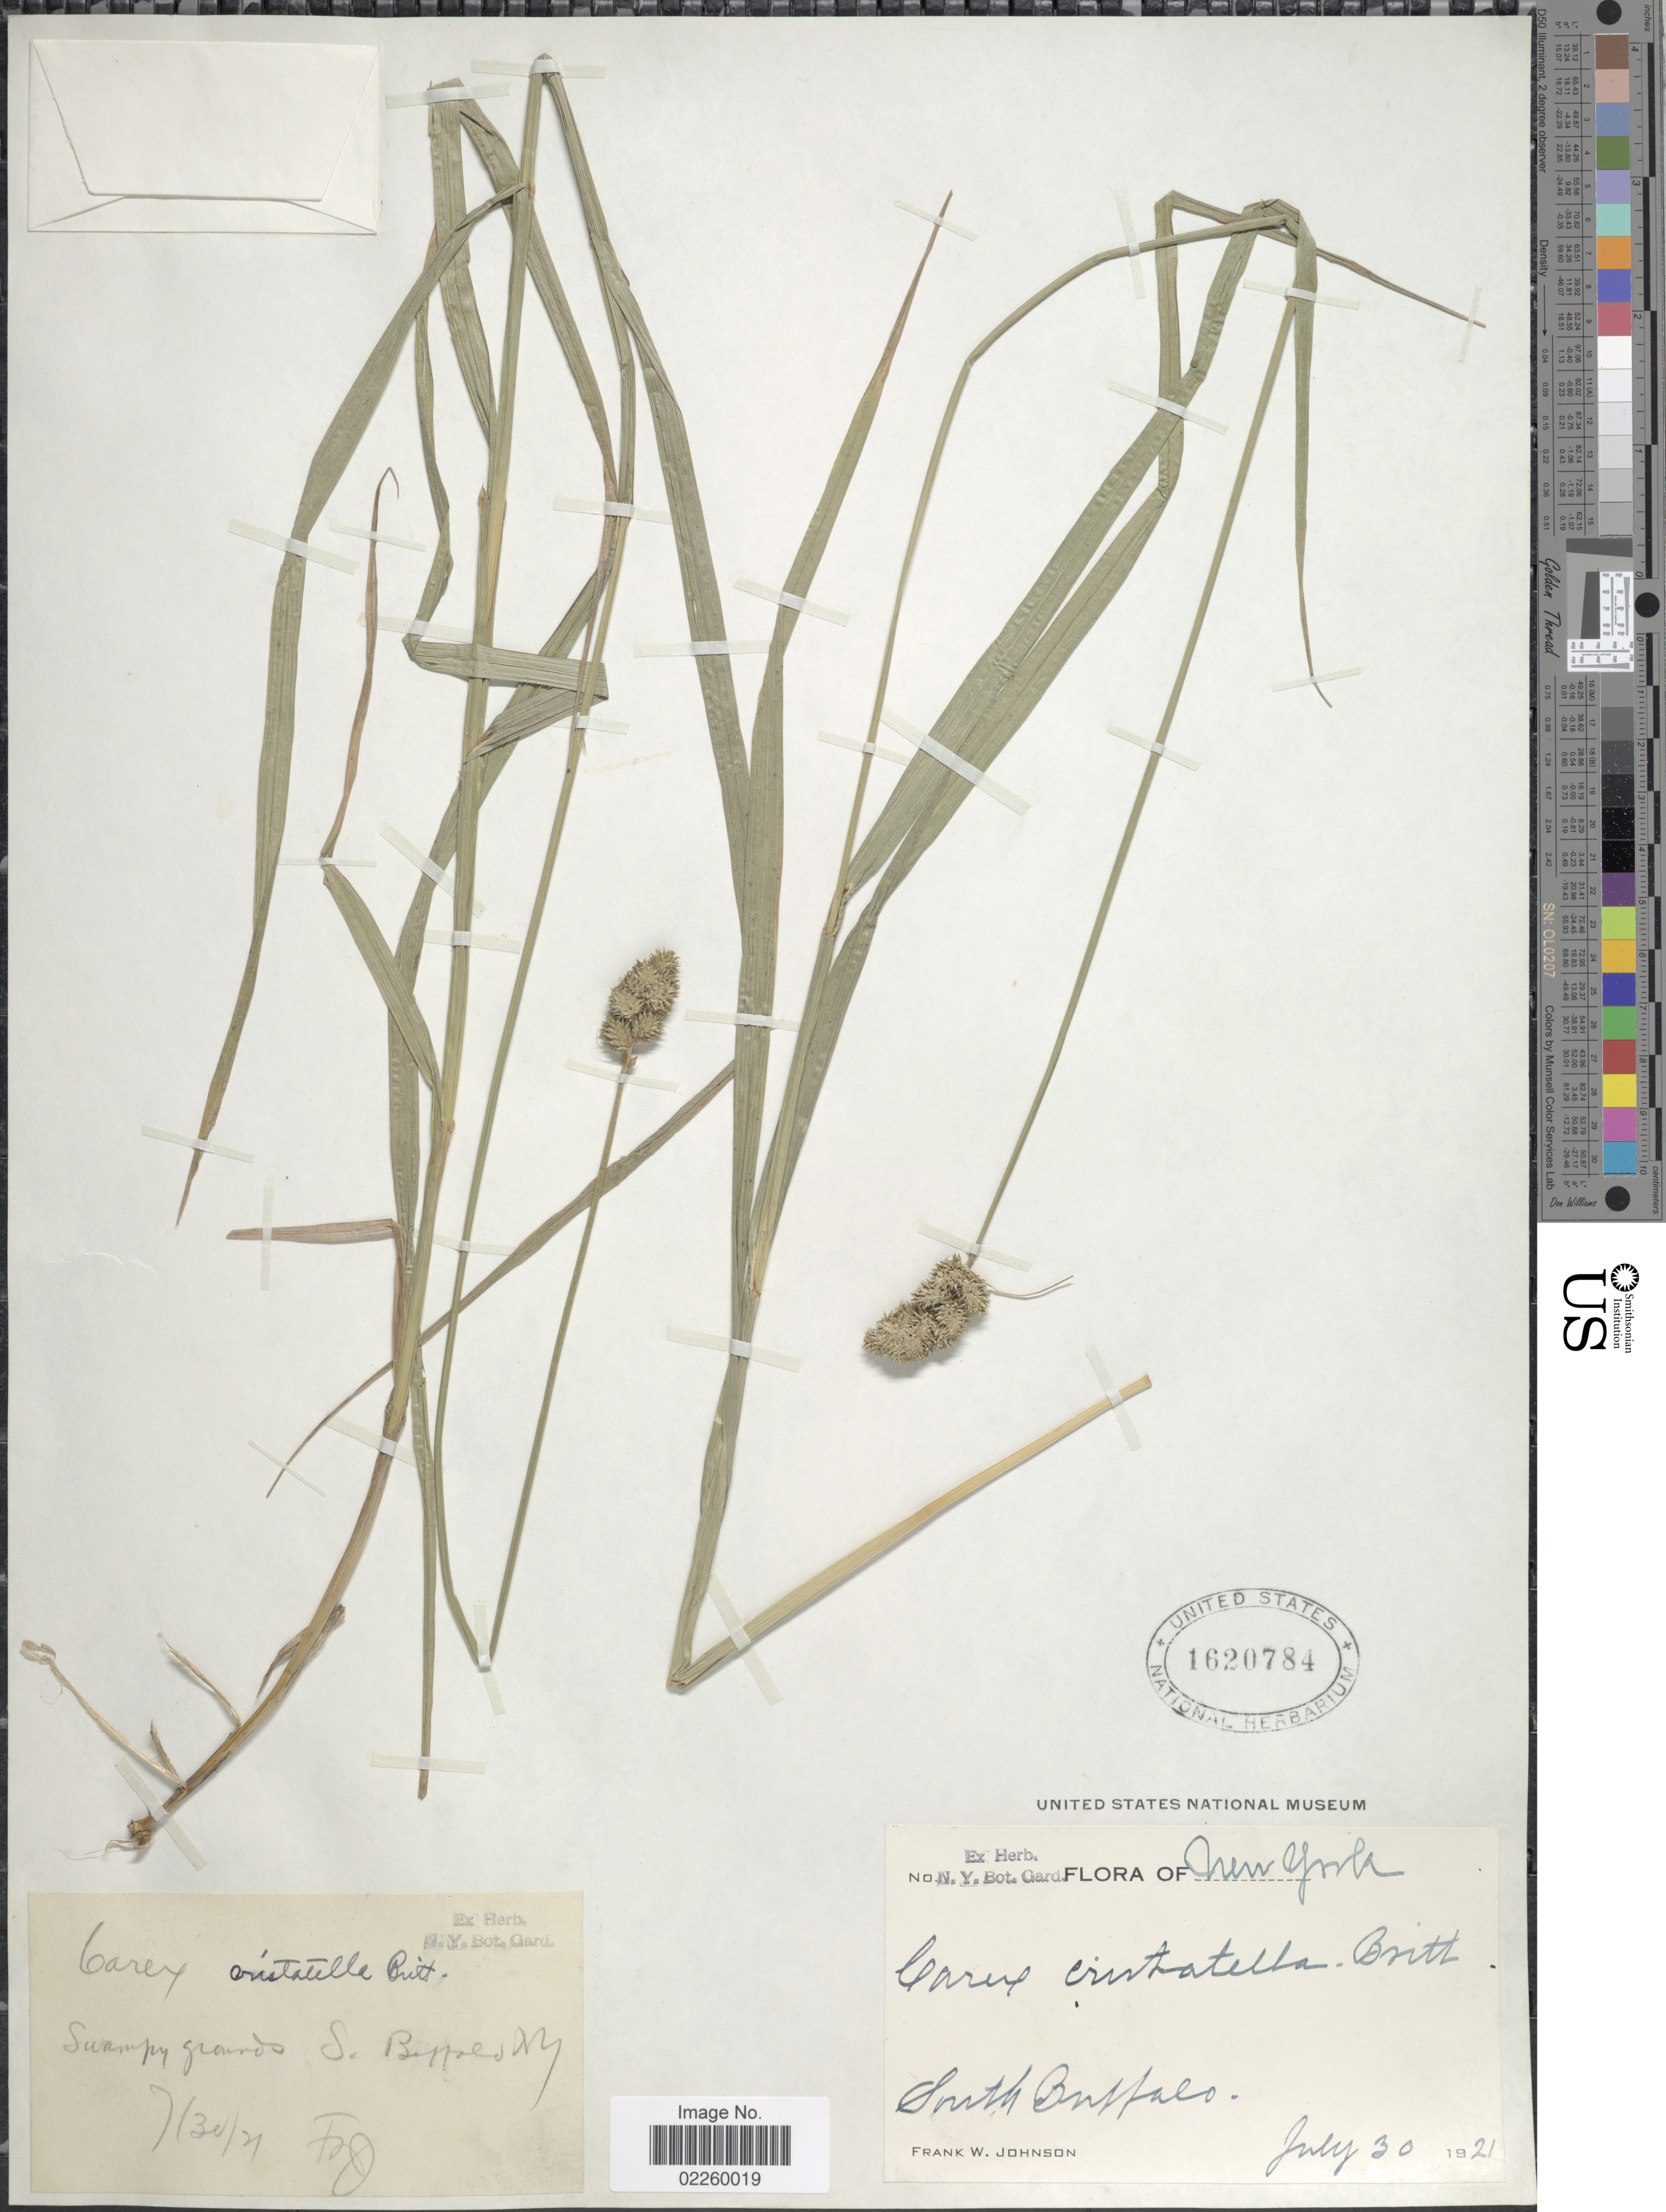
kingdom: Plantae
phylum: Tracheophyta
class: Liliopsida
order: Poales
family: Cyperaceae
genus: Carex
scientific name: Carex cristatella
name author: Britton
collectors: F. W. Johnson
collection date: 1921-07-30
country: United States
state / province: New York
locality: South Buffalo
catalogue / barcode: US 1620784